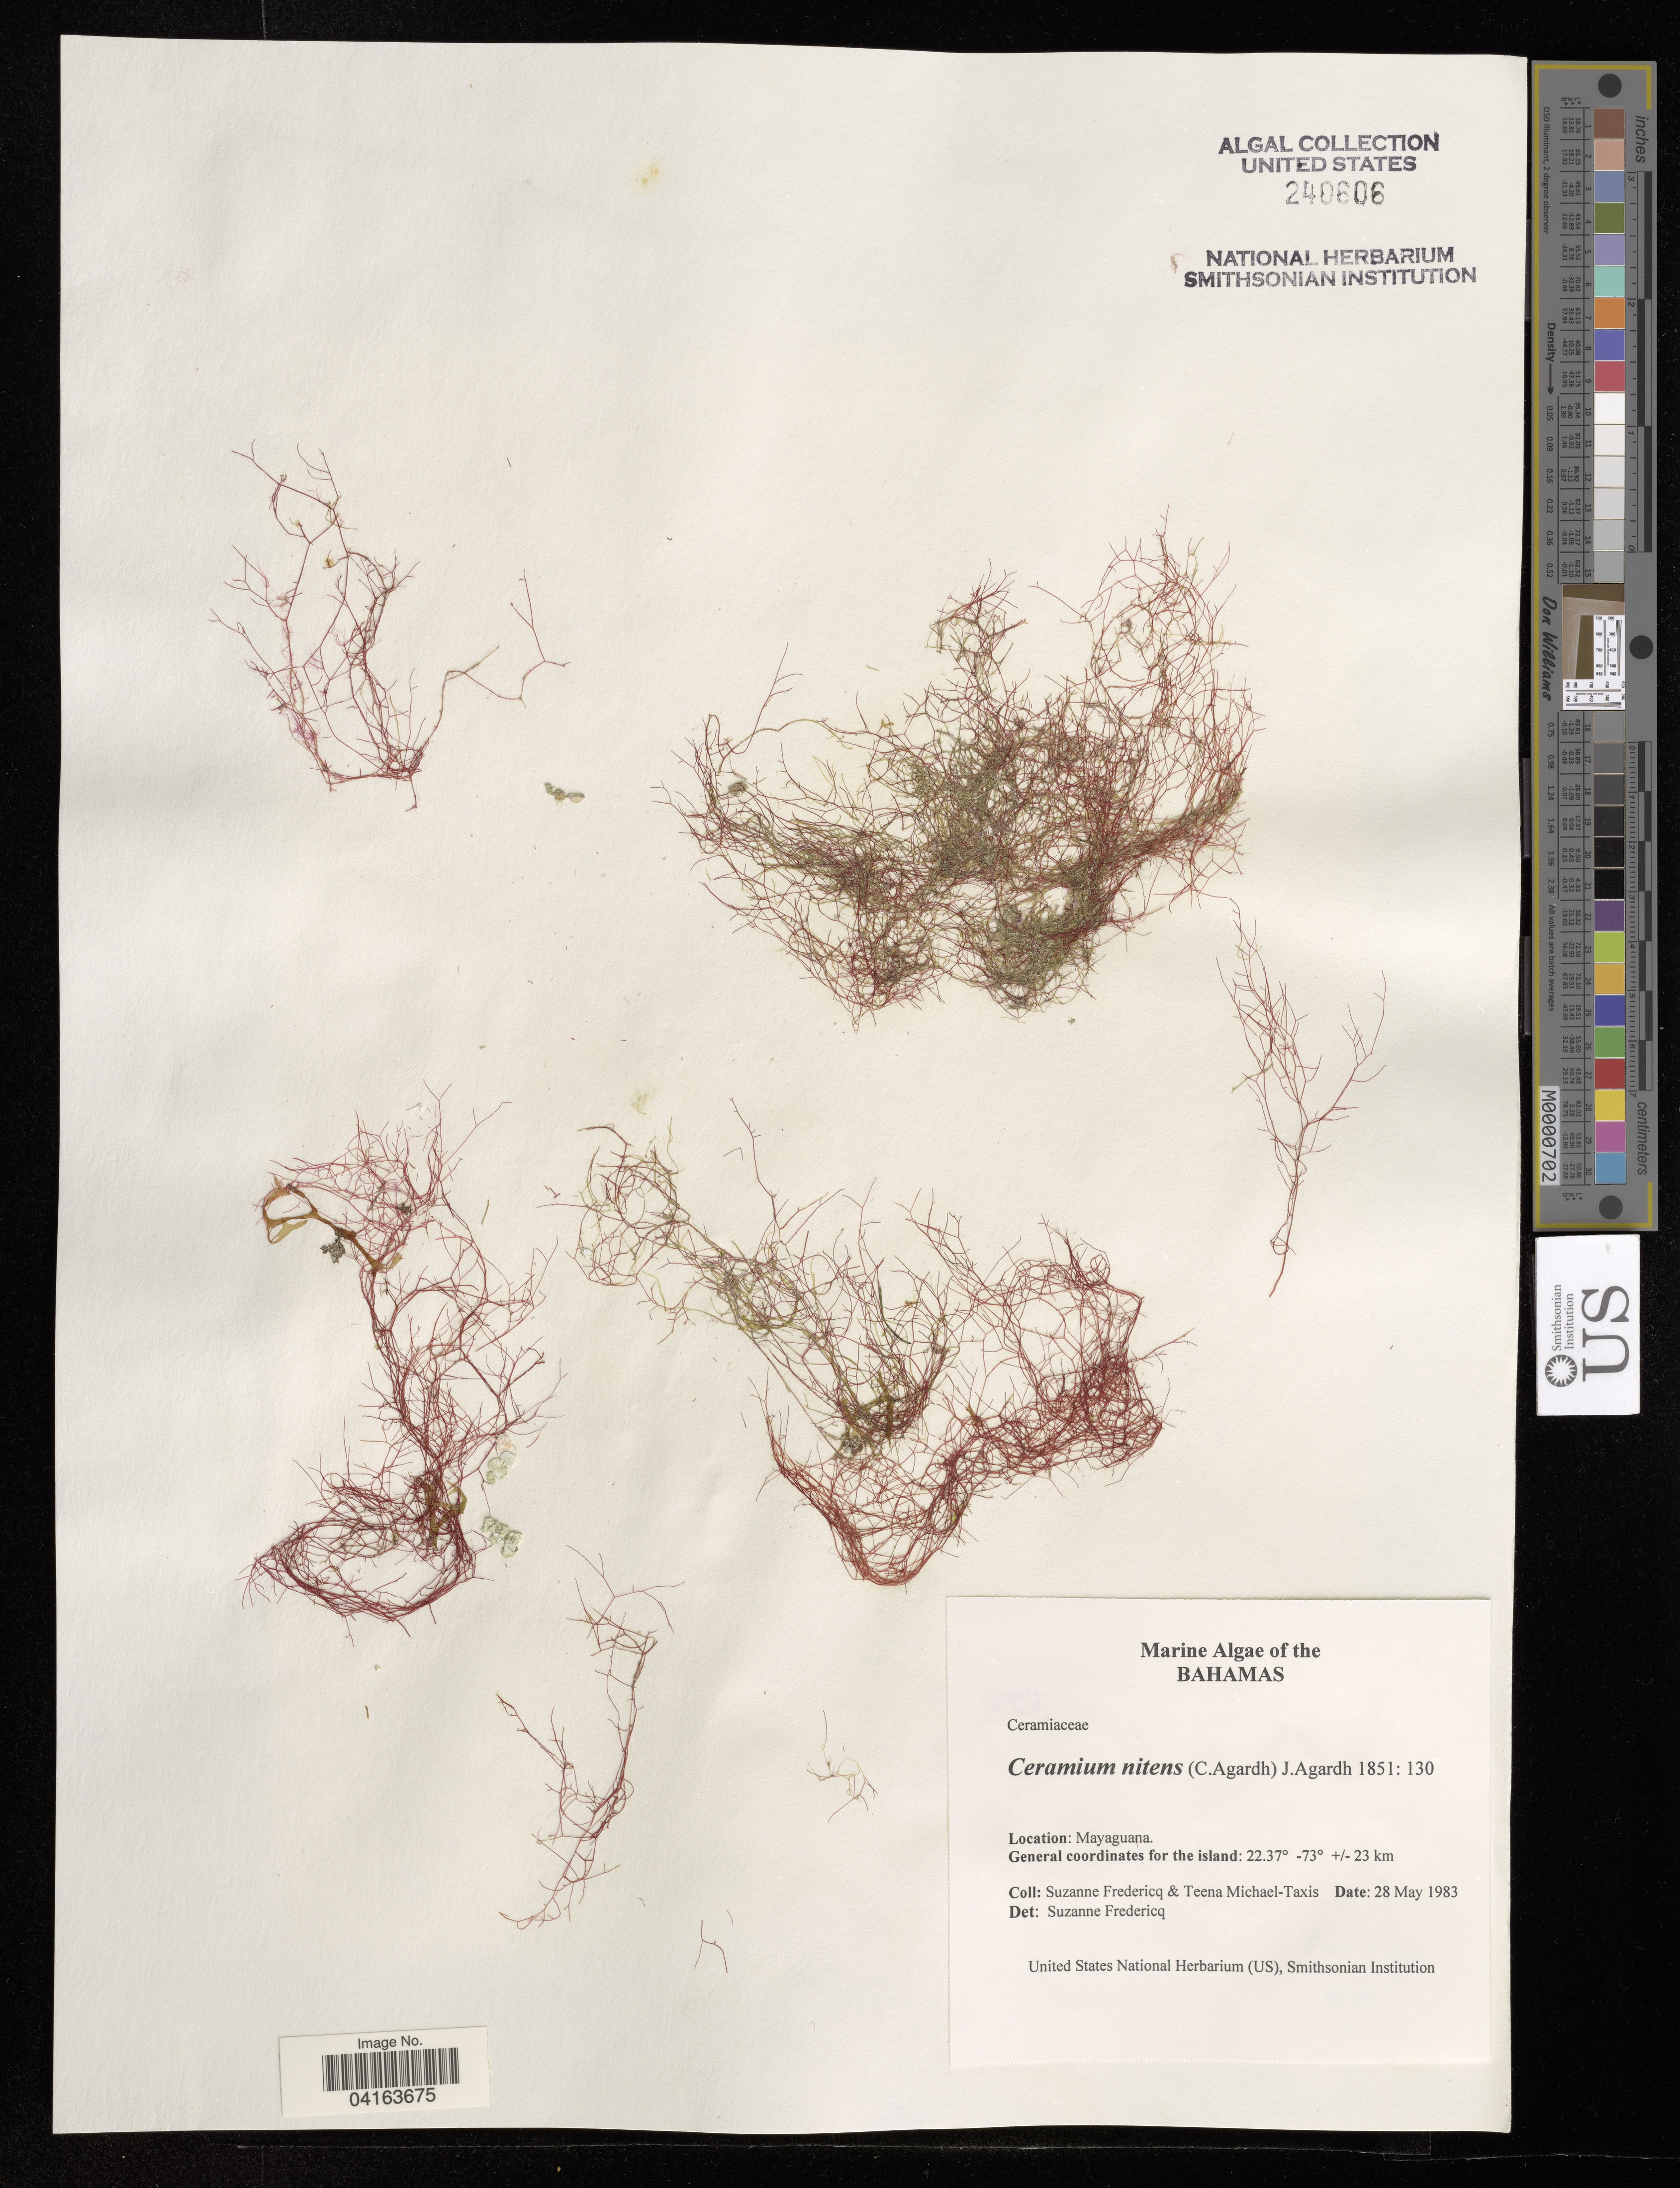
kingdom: Plantae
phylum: Rhodophyta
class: Florideophyceae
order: Ceramiales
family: Ceramiaceae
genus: Ceramium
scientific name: Ceramium nitens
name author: (C. Agardh) J. Agardh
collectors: S. Fredericq & T. Michael-Taxis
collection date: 1983-05-28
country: Bahamas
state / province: Mayaguana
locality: +/- 23 km.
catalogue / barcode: US 240606